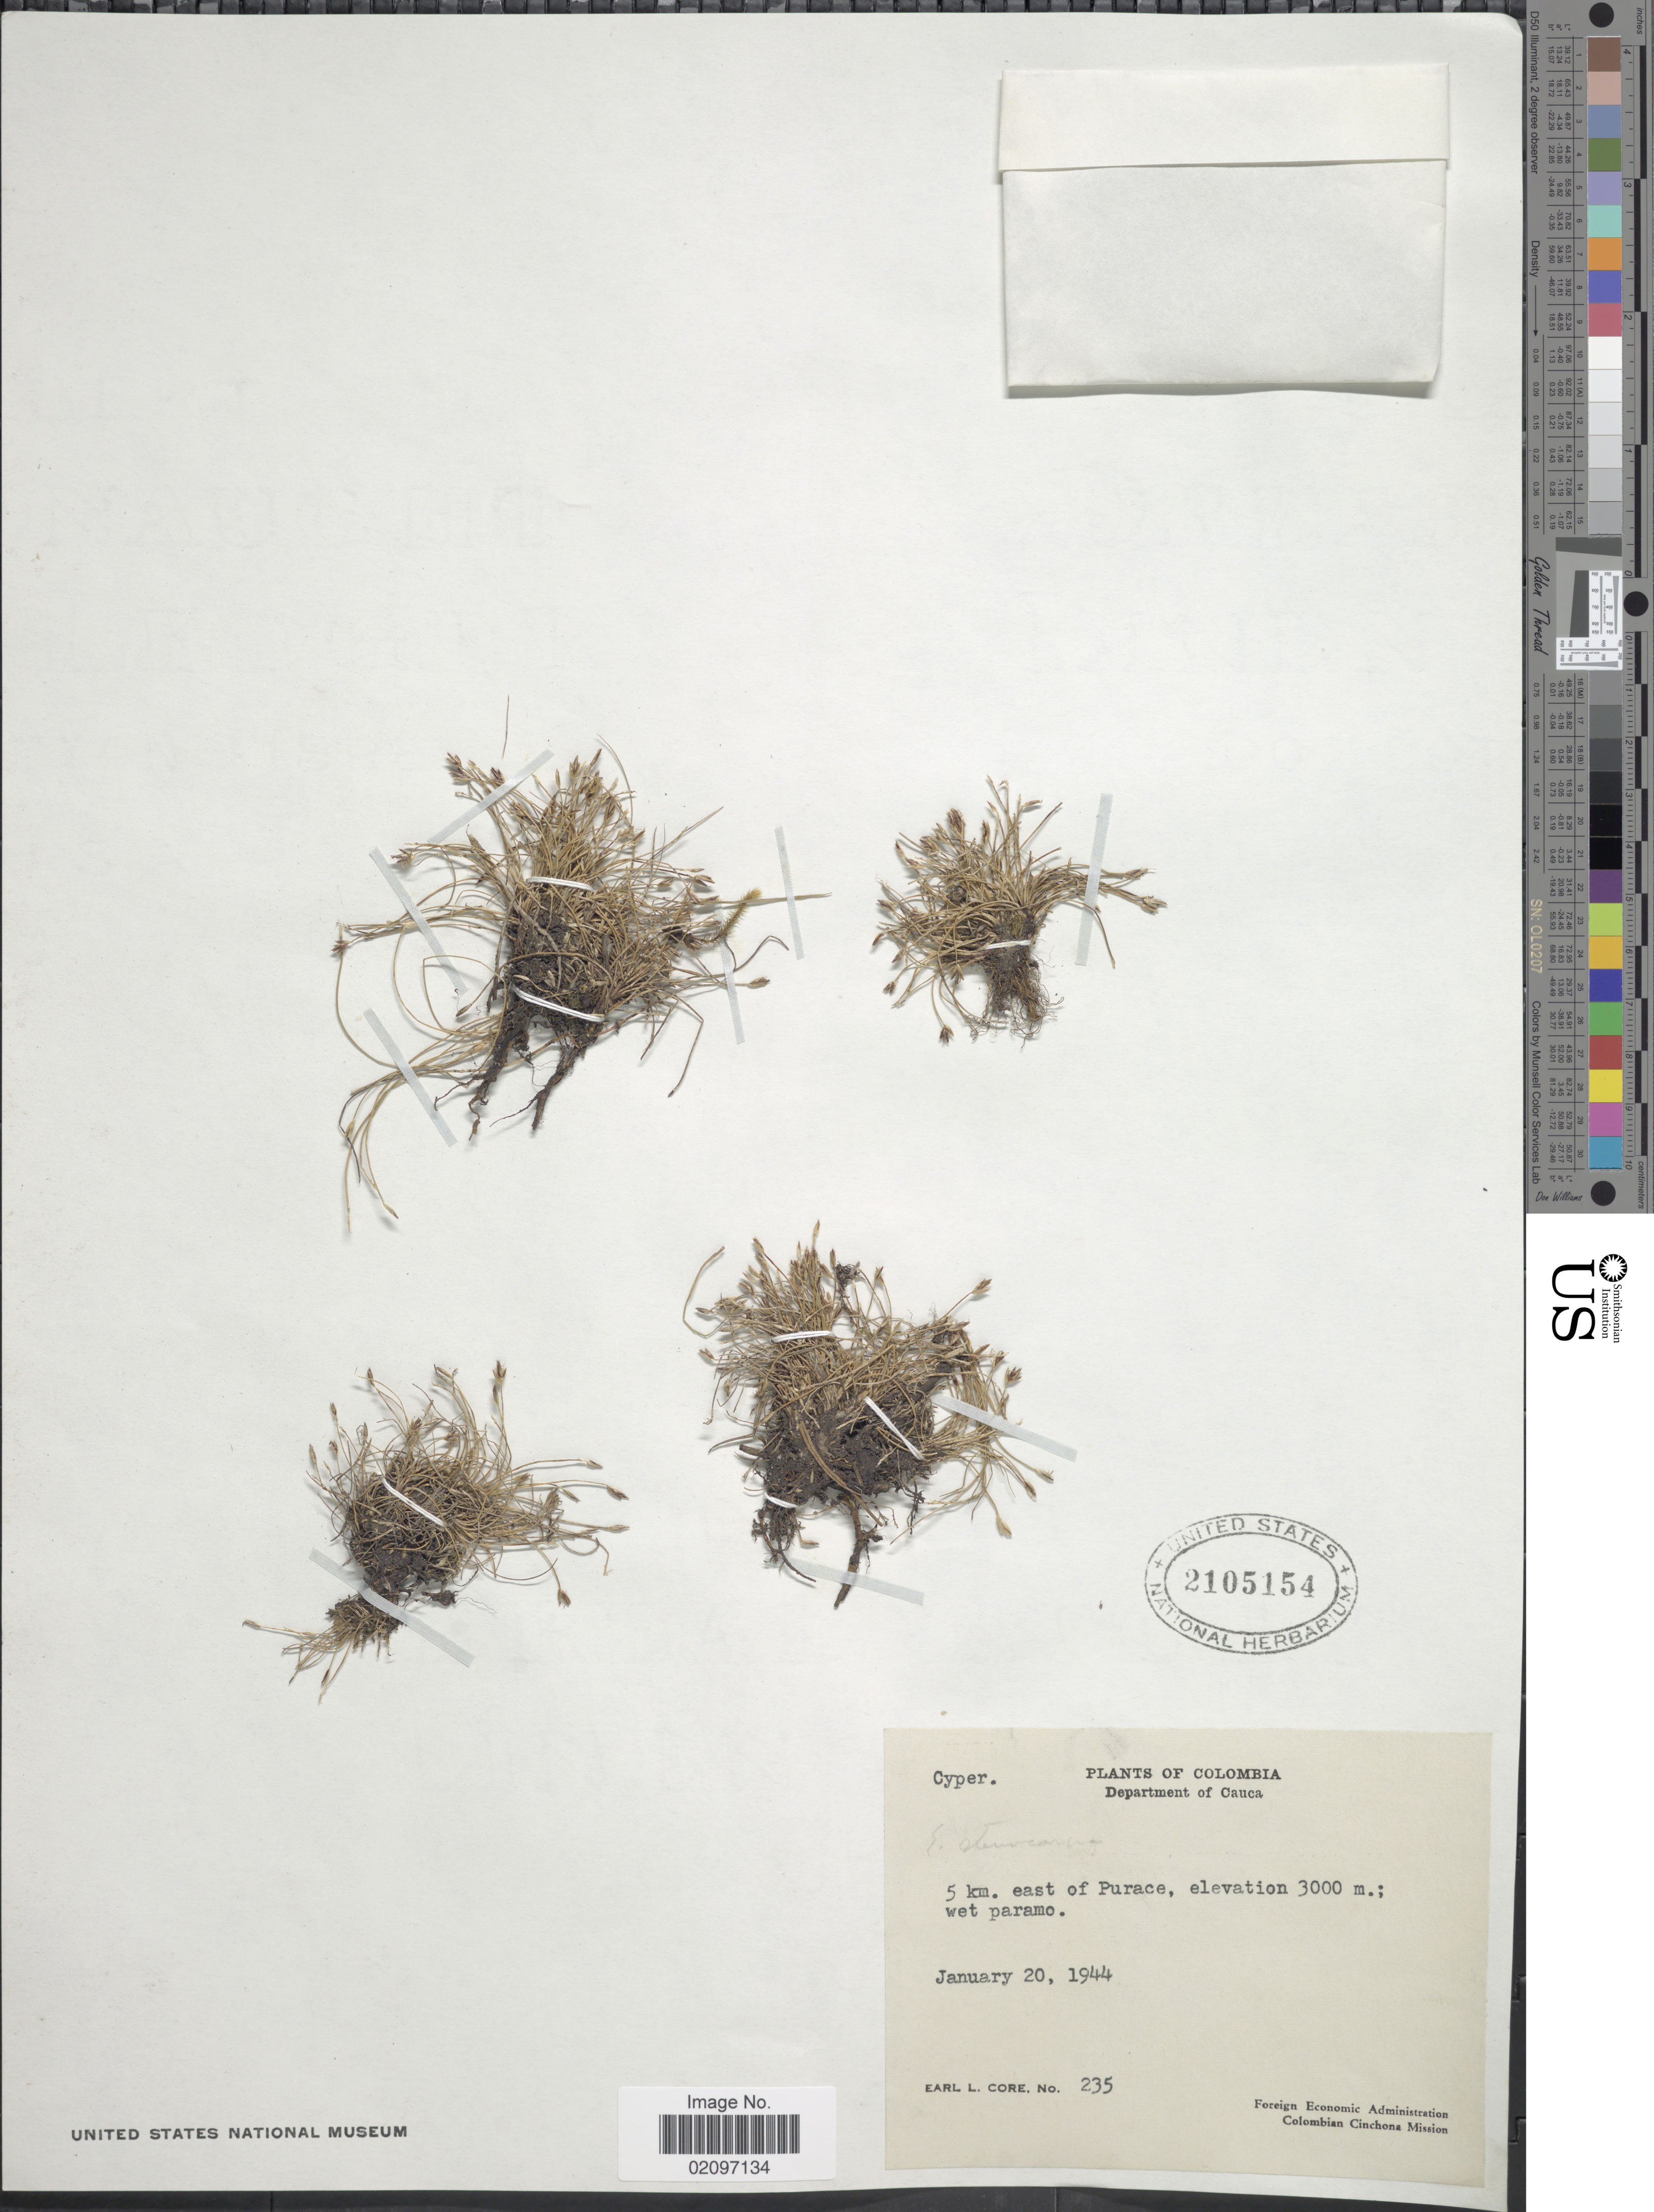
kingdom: Plantae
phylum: Tracheophyta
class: Liliopsida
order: Poales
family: Cyperaceae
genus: Eleocharis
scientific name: Eleocharis stenocarpa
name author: Svenson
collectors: E. L. Core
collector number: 235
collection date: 1944-01-20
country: Colombia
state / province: Cauca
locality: Department of Cauca, 5 km. east of Purace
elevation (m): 3000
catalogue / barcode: US 2105154